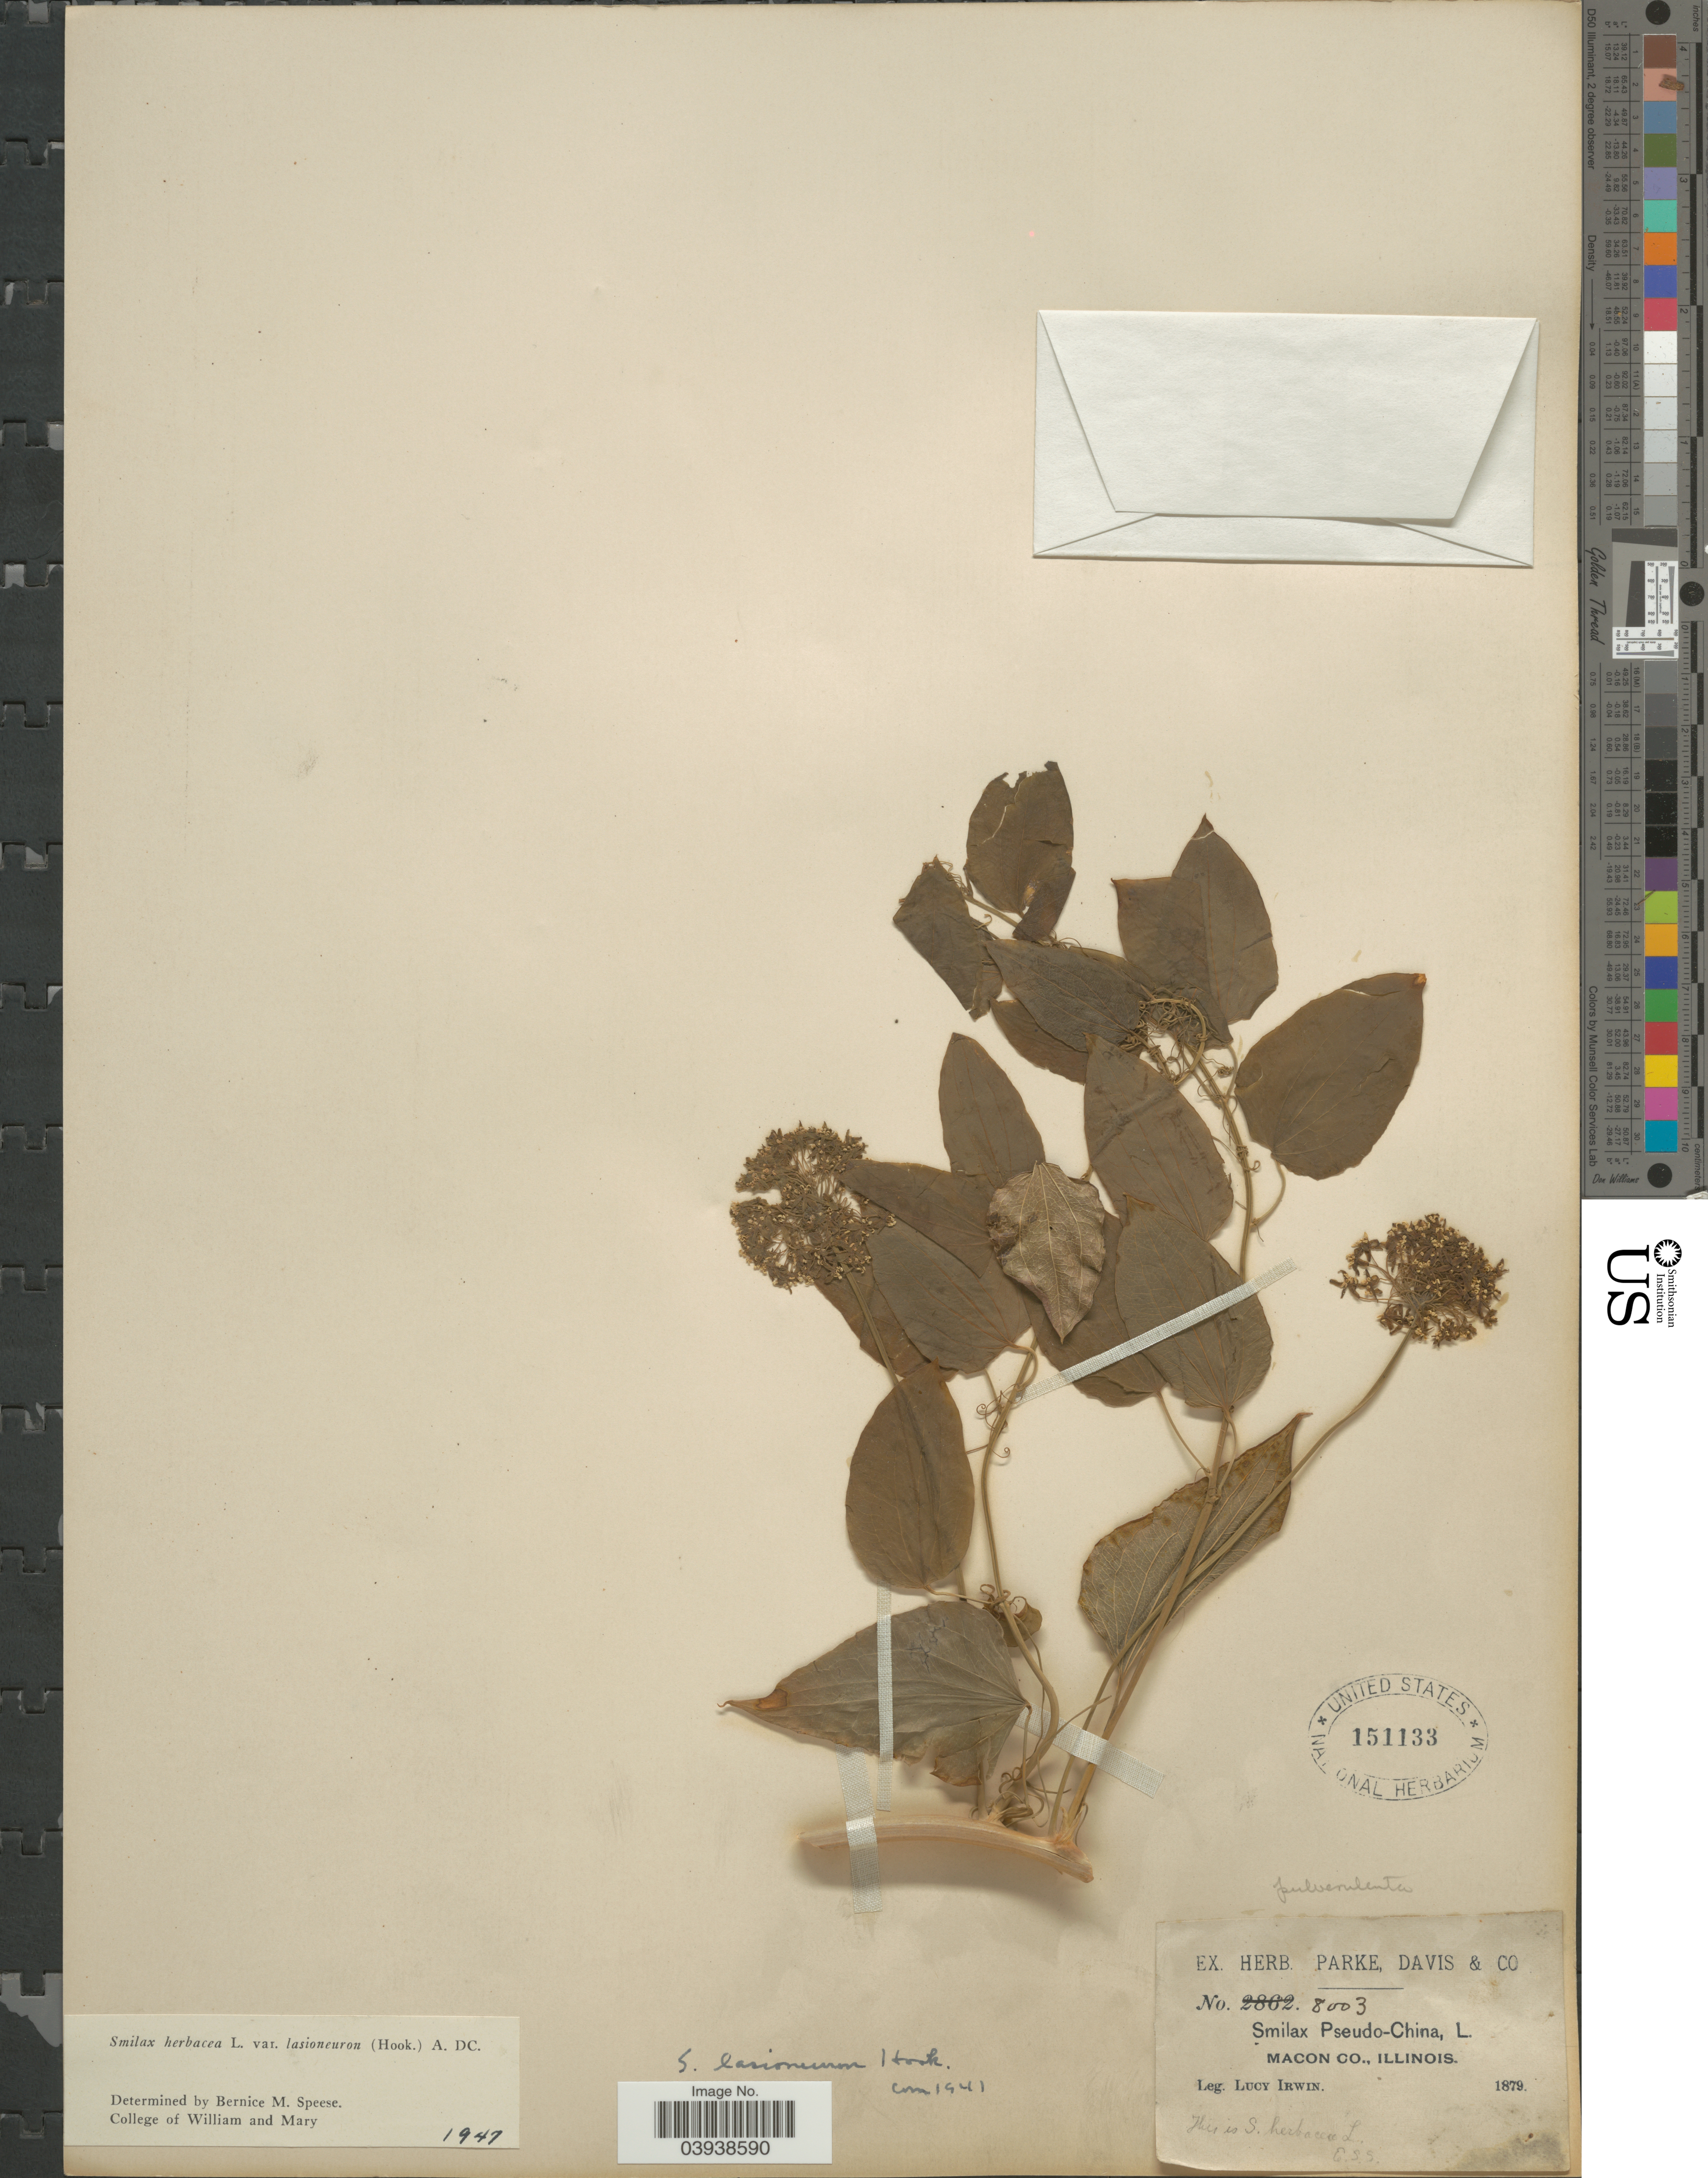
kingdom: Plantae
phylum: Tracheophyta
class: Liliopsida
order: Liliales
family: Smilacaceae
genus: Smilax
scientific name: Smilax herbacea var. lasioneuron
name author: (Hook.) A. DC.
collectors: L. Irwin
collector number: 8003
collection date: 1879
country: United States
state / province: Illinois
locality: Macon Co.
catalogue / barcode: US 151133